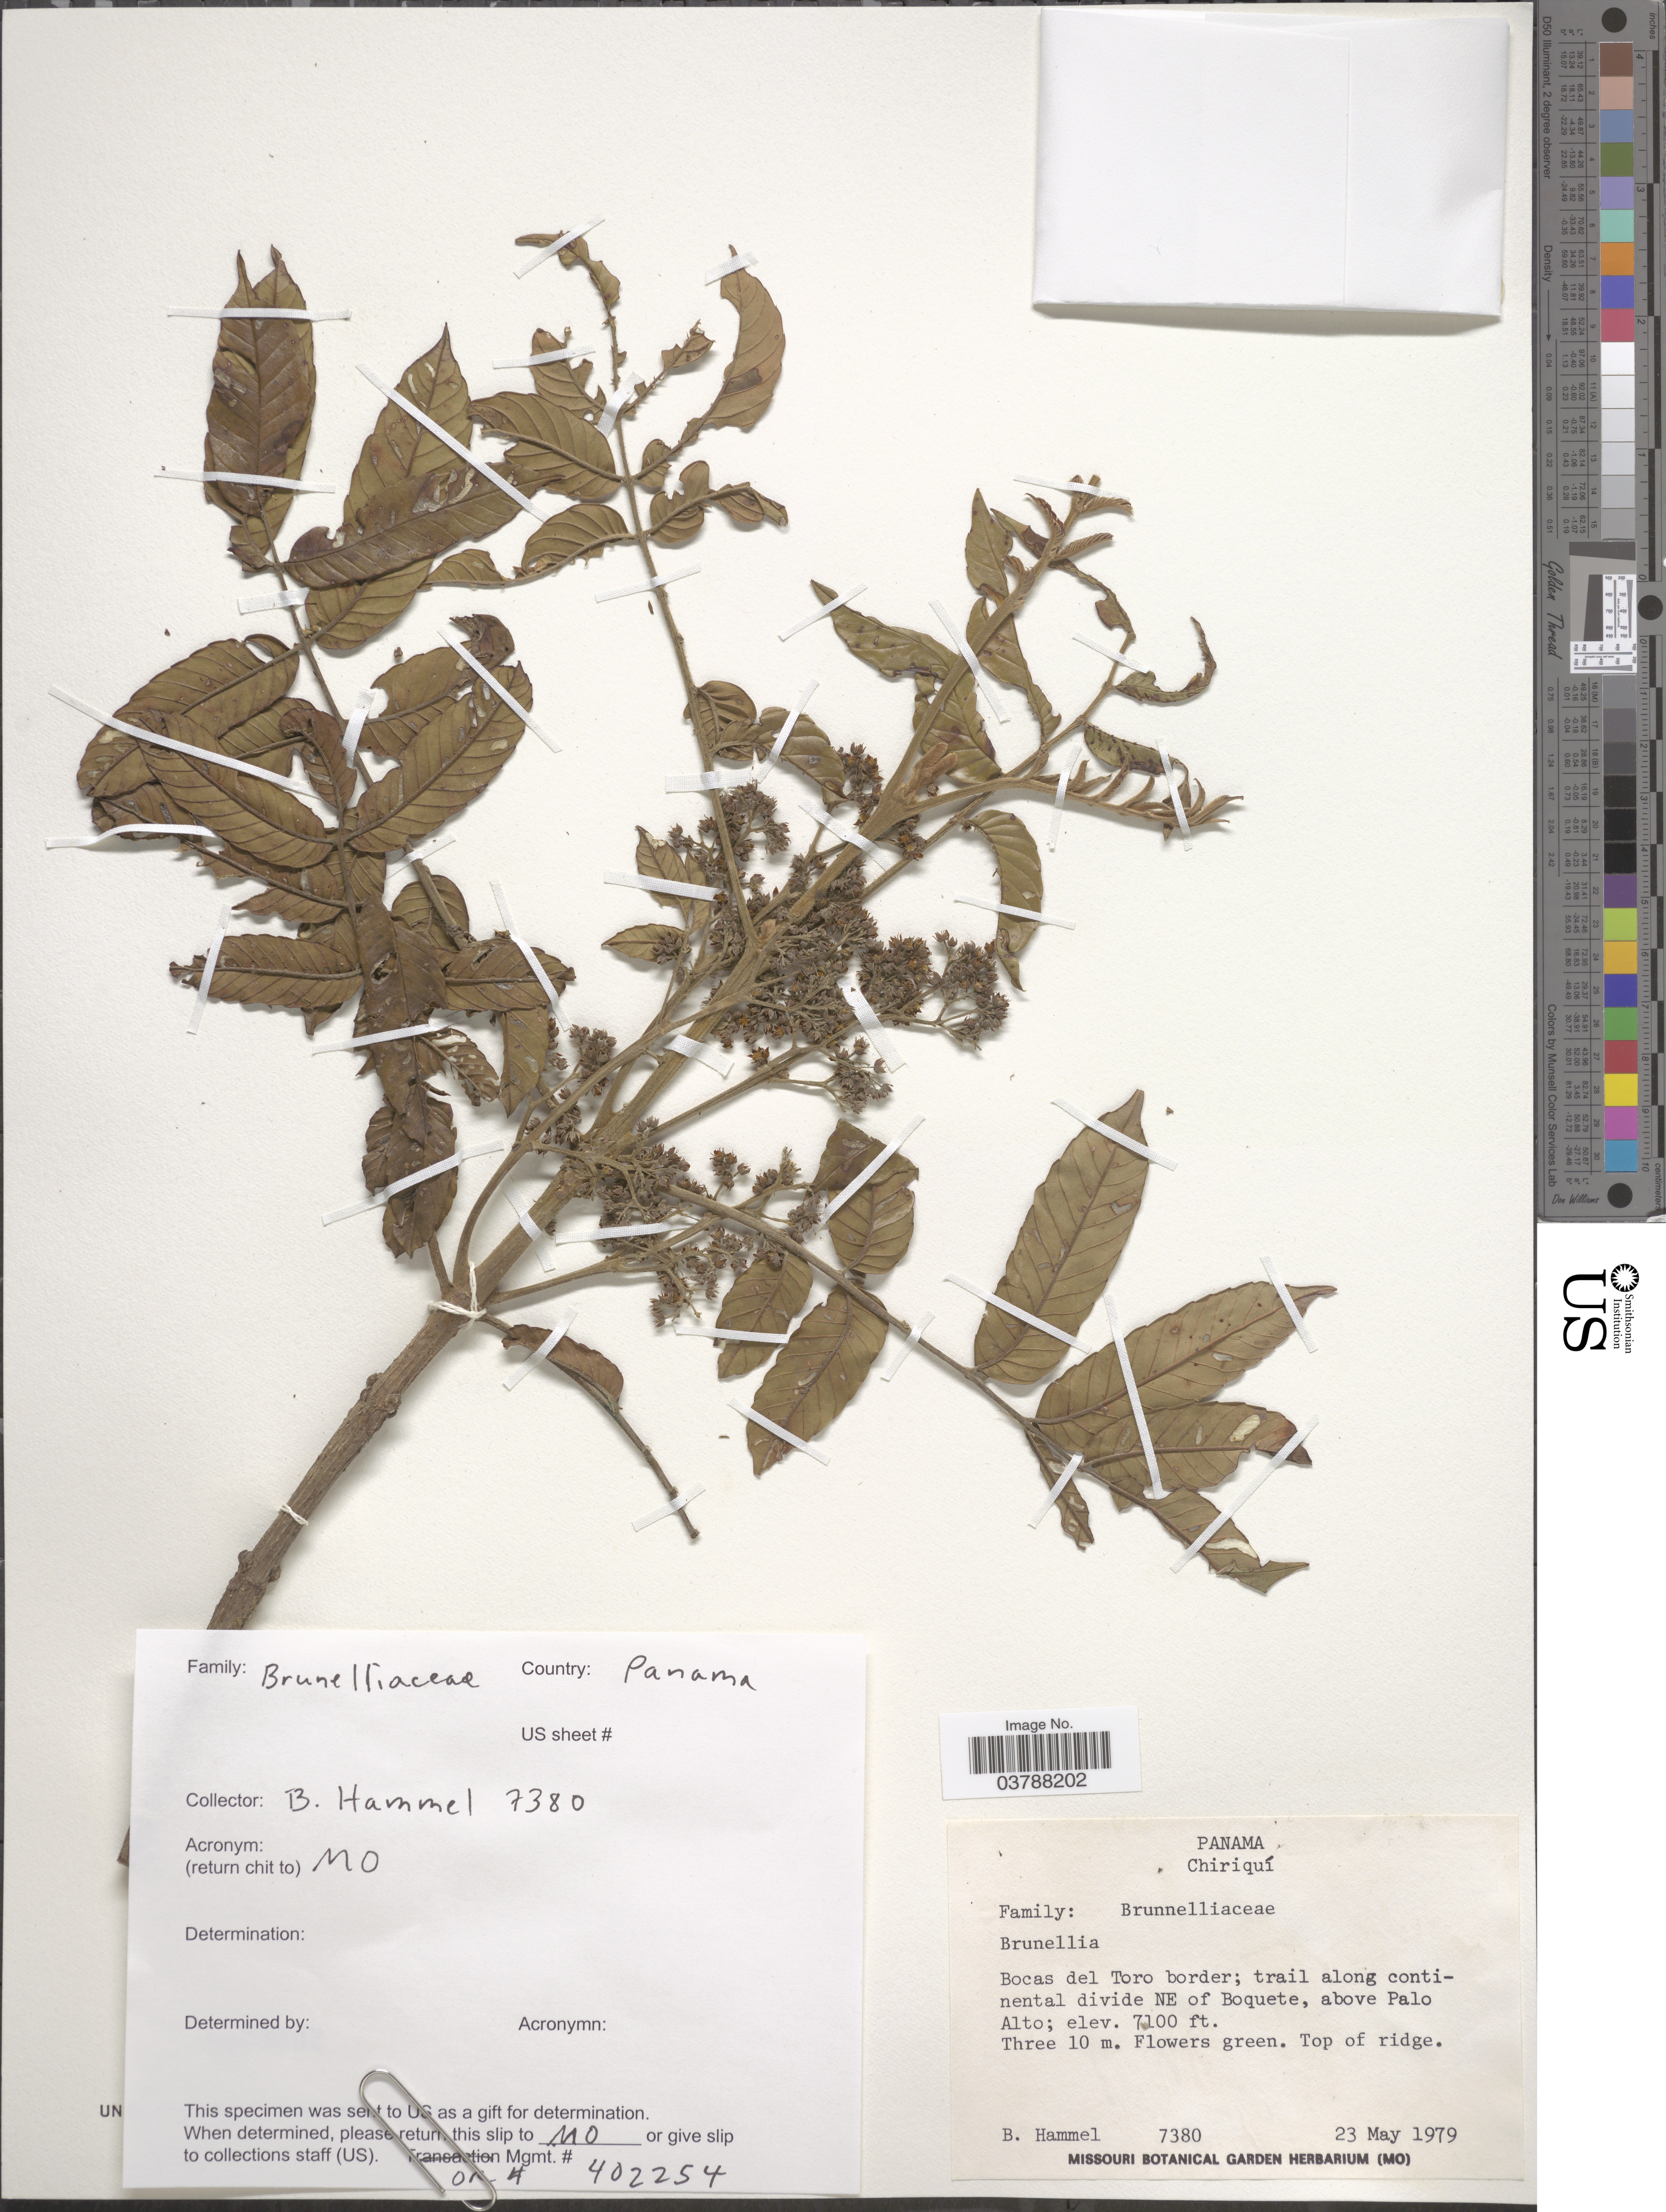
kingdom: Plantae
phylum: Tracheophyta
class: Magnoliopsida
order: Oxalidales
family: Brunelliaceae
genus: Brunellia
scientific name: Brunellia sp.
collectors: B. Hammel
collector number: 7380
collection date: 1979-05-23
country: Panama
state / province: Chiriqui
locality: Bocas del Toro border; trail along continental divide NE of Boquete, above Palo Alto.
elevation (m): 2164